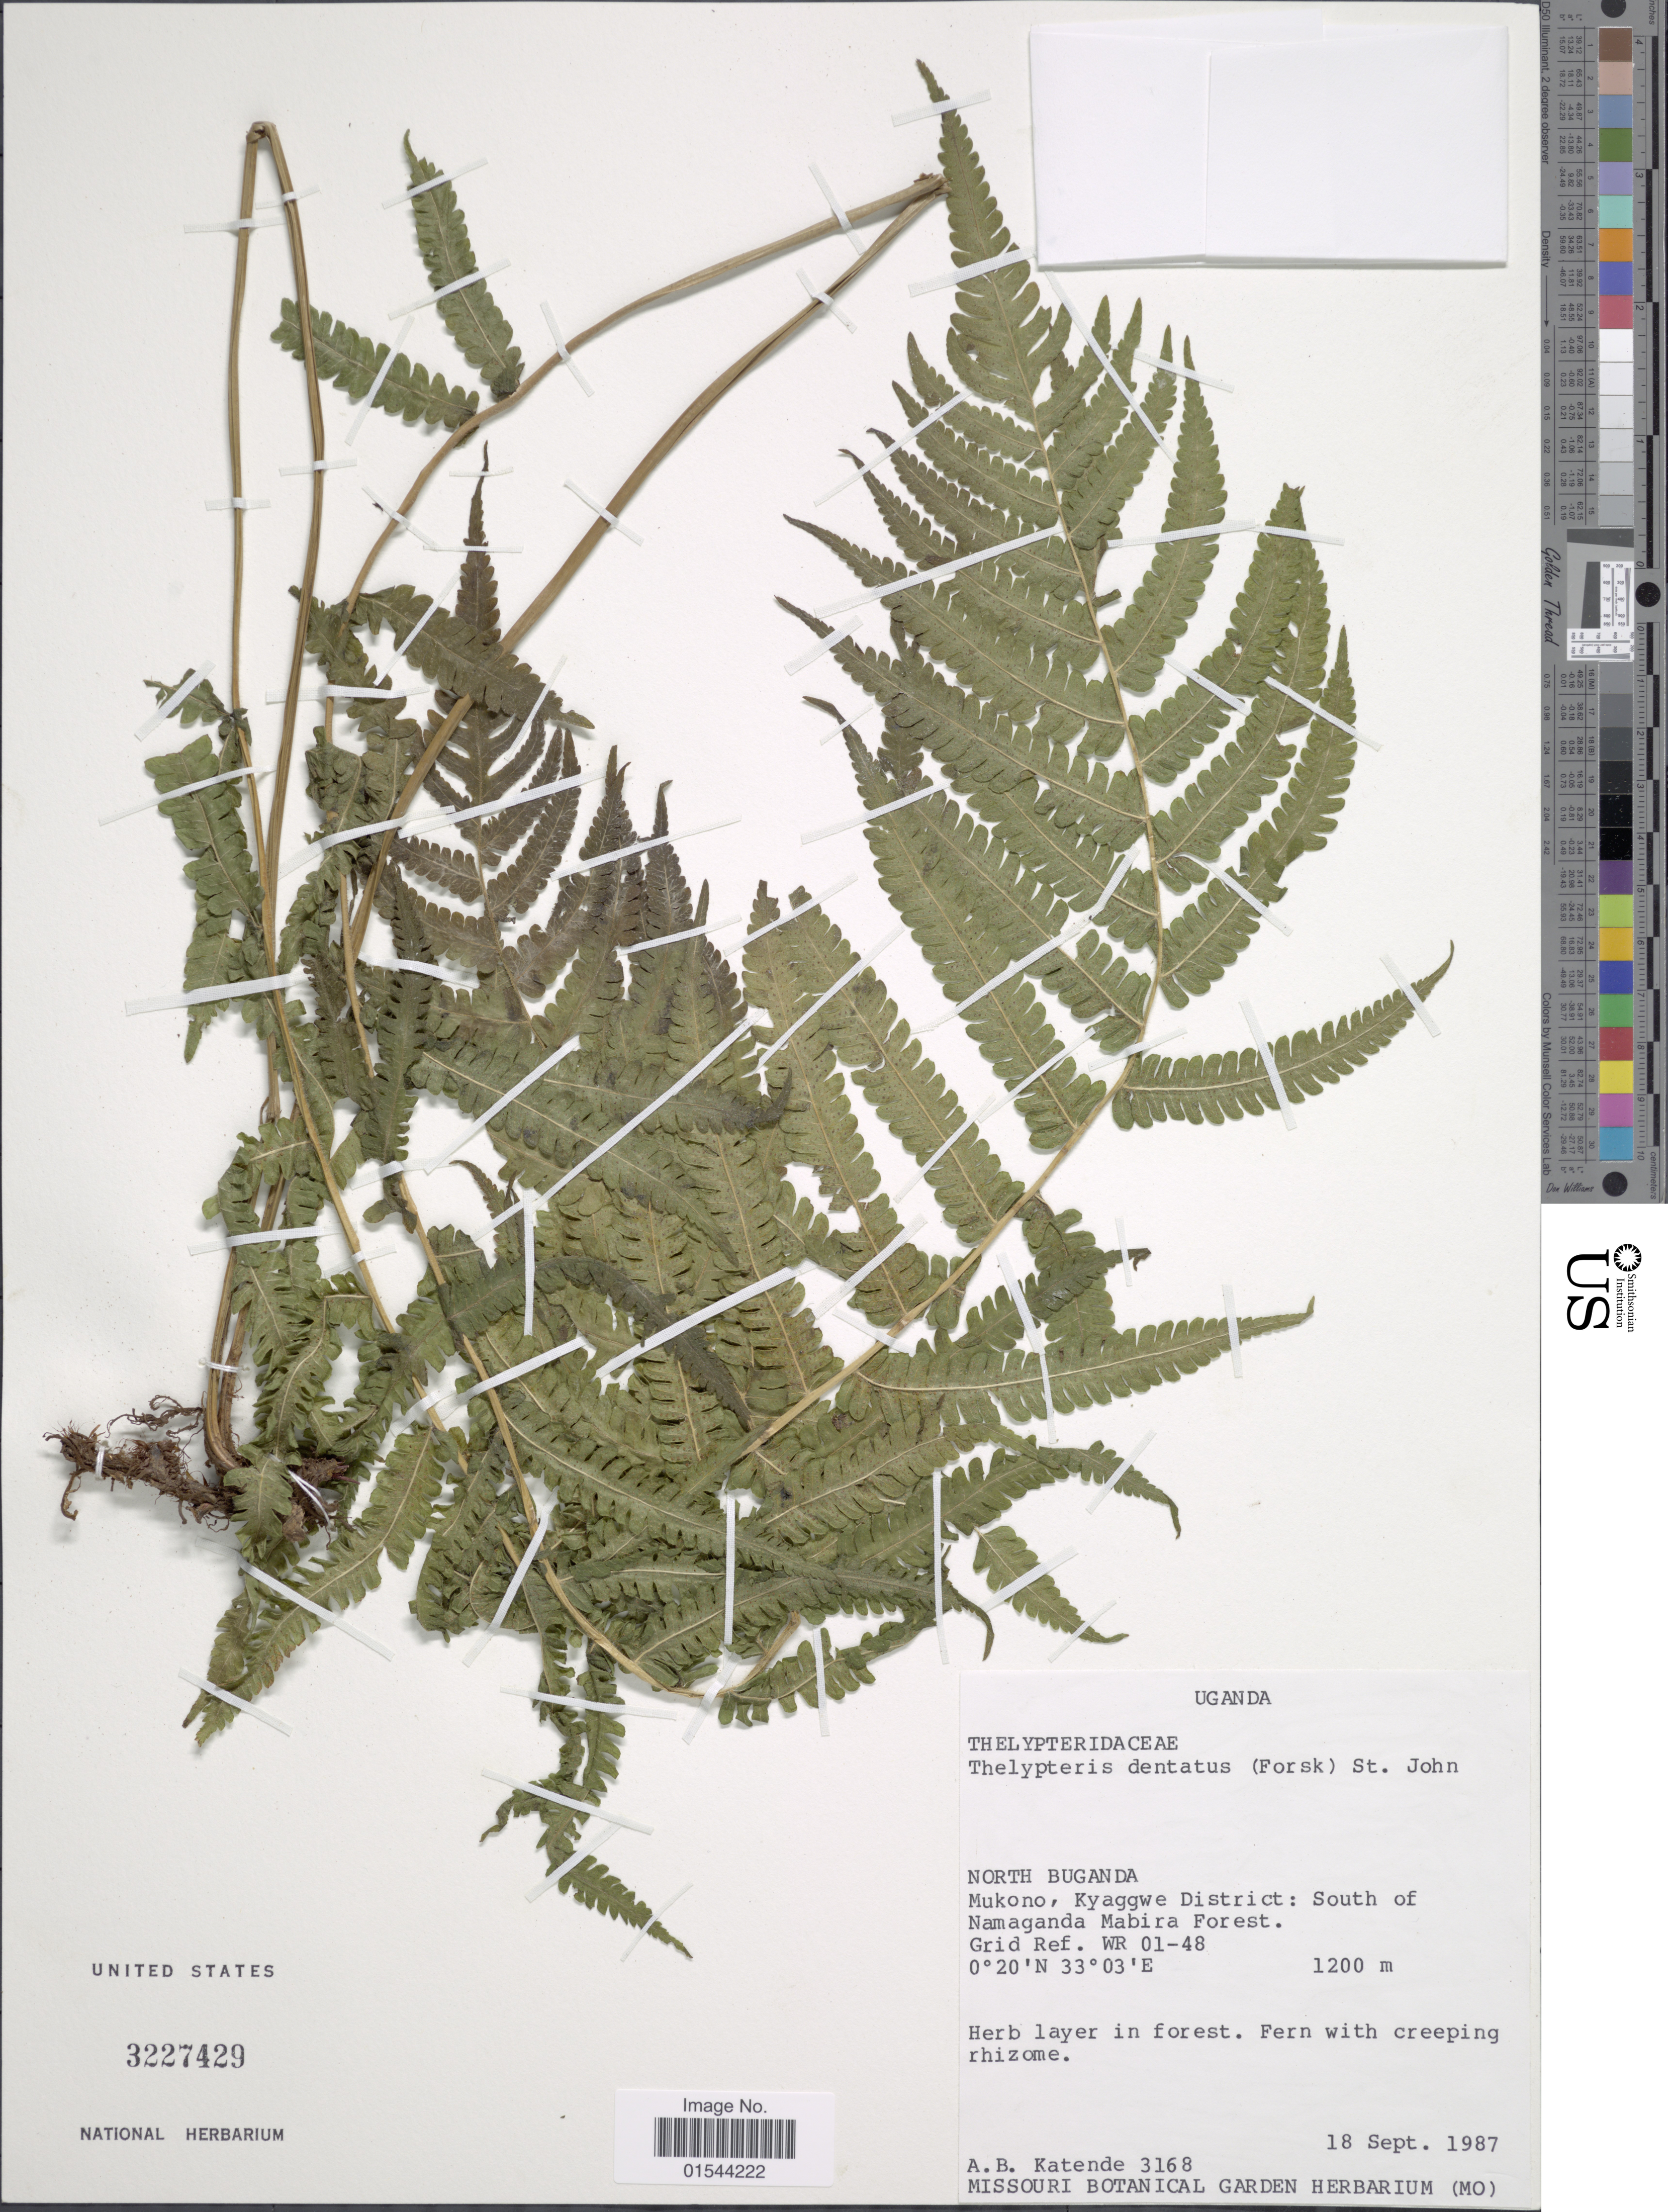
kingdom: Plantae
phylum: Tracheophyta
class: Polypodiopsida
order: Polypodiales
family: Thelypteridaceae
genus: Christella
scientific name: Christella dentata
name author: (Forssk.) Brownsey & Jermy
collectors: A. Katende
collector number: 3168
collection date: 1987-09-18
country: Uganda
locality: North Buganda Mukono, Kyaggwe District: South of Namaganda Mabira Forest. Grid Ref. WR 01-48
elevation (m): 1200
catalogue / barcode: US 3227429